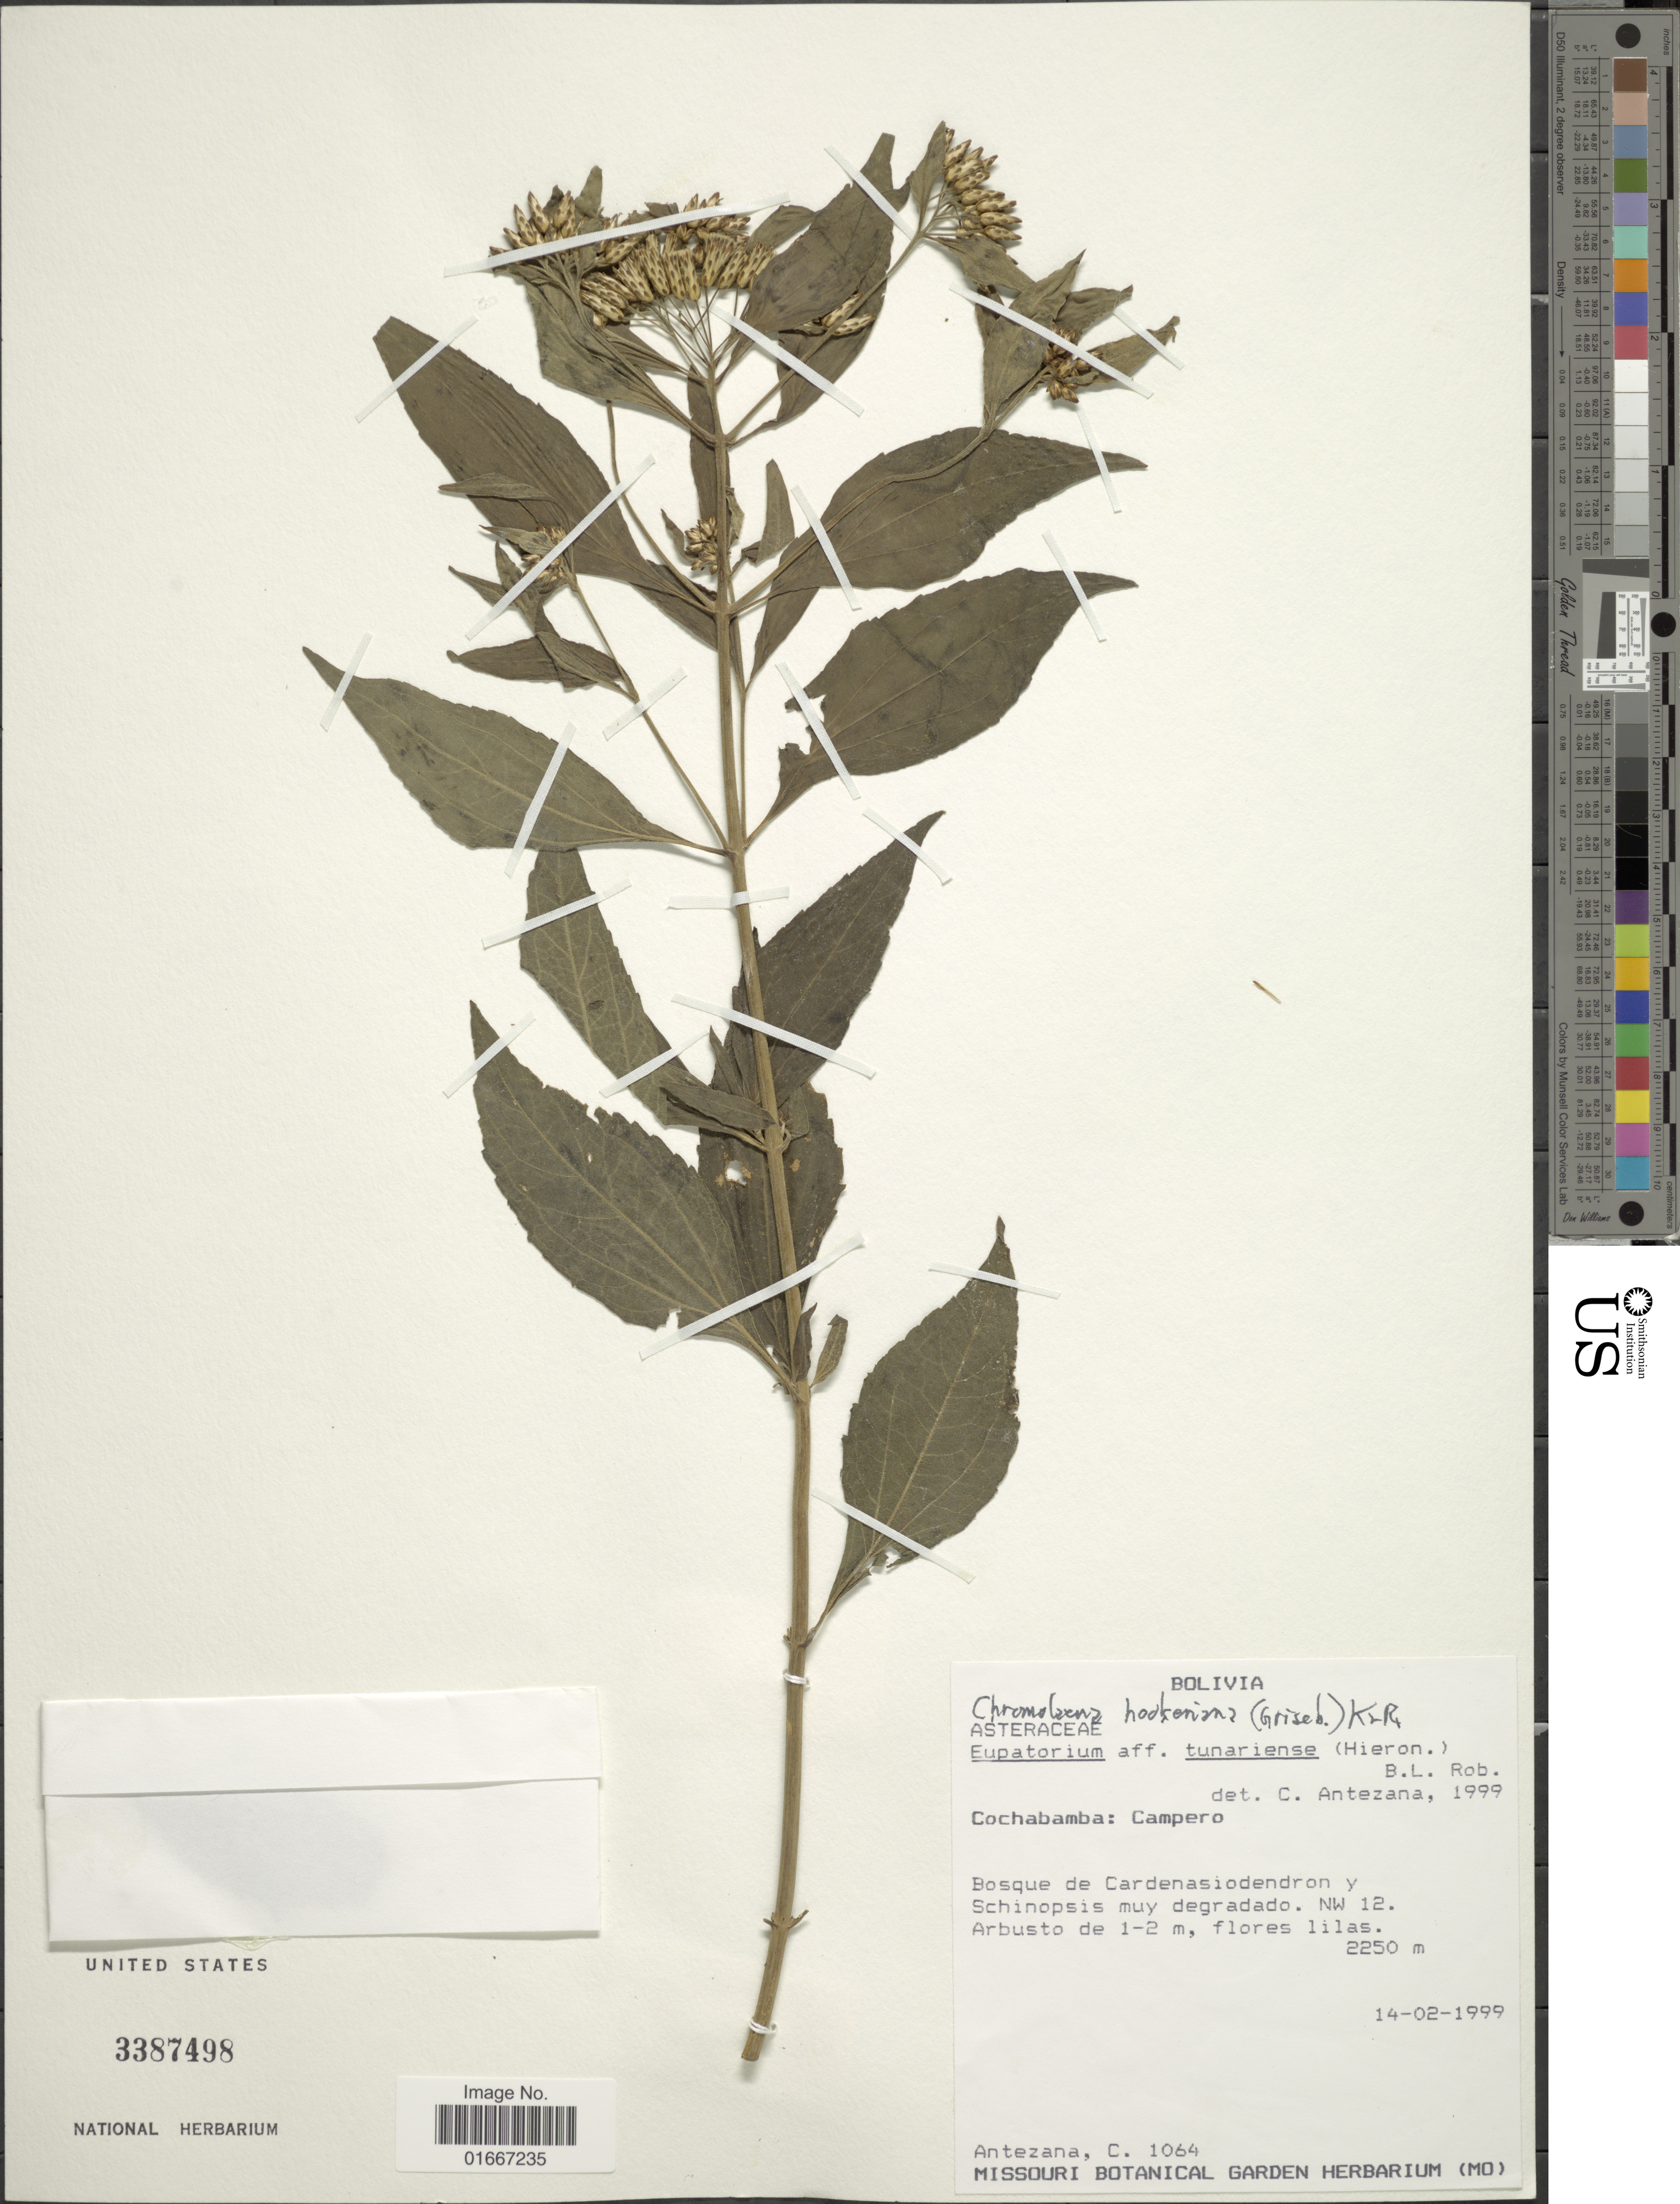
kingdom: Plantae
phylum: Tracheophyta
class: Magnoliopsida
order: Asterales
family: Asteraceae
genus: Chromolaena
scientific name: Chromolaena hookeriana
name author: (Griseb.) R.M. King & H. Rob.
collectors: C. Antezana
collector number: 1064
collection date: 1999-02-14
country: Bolivia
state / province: Cochabamba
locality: Campero, Bosque de Cardenasiodendron y Schinopsis muy degradado, NW 12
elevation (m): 2250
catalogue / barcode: US 3387498